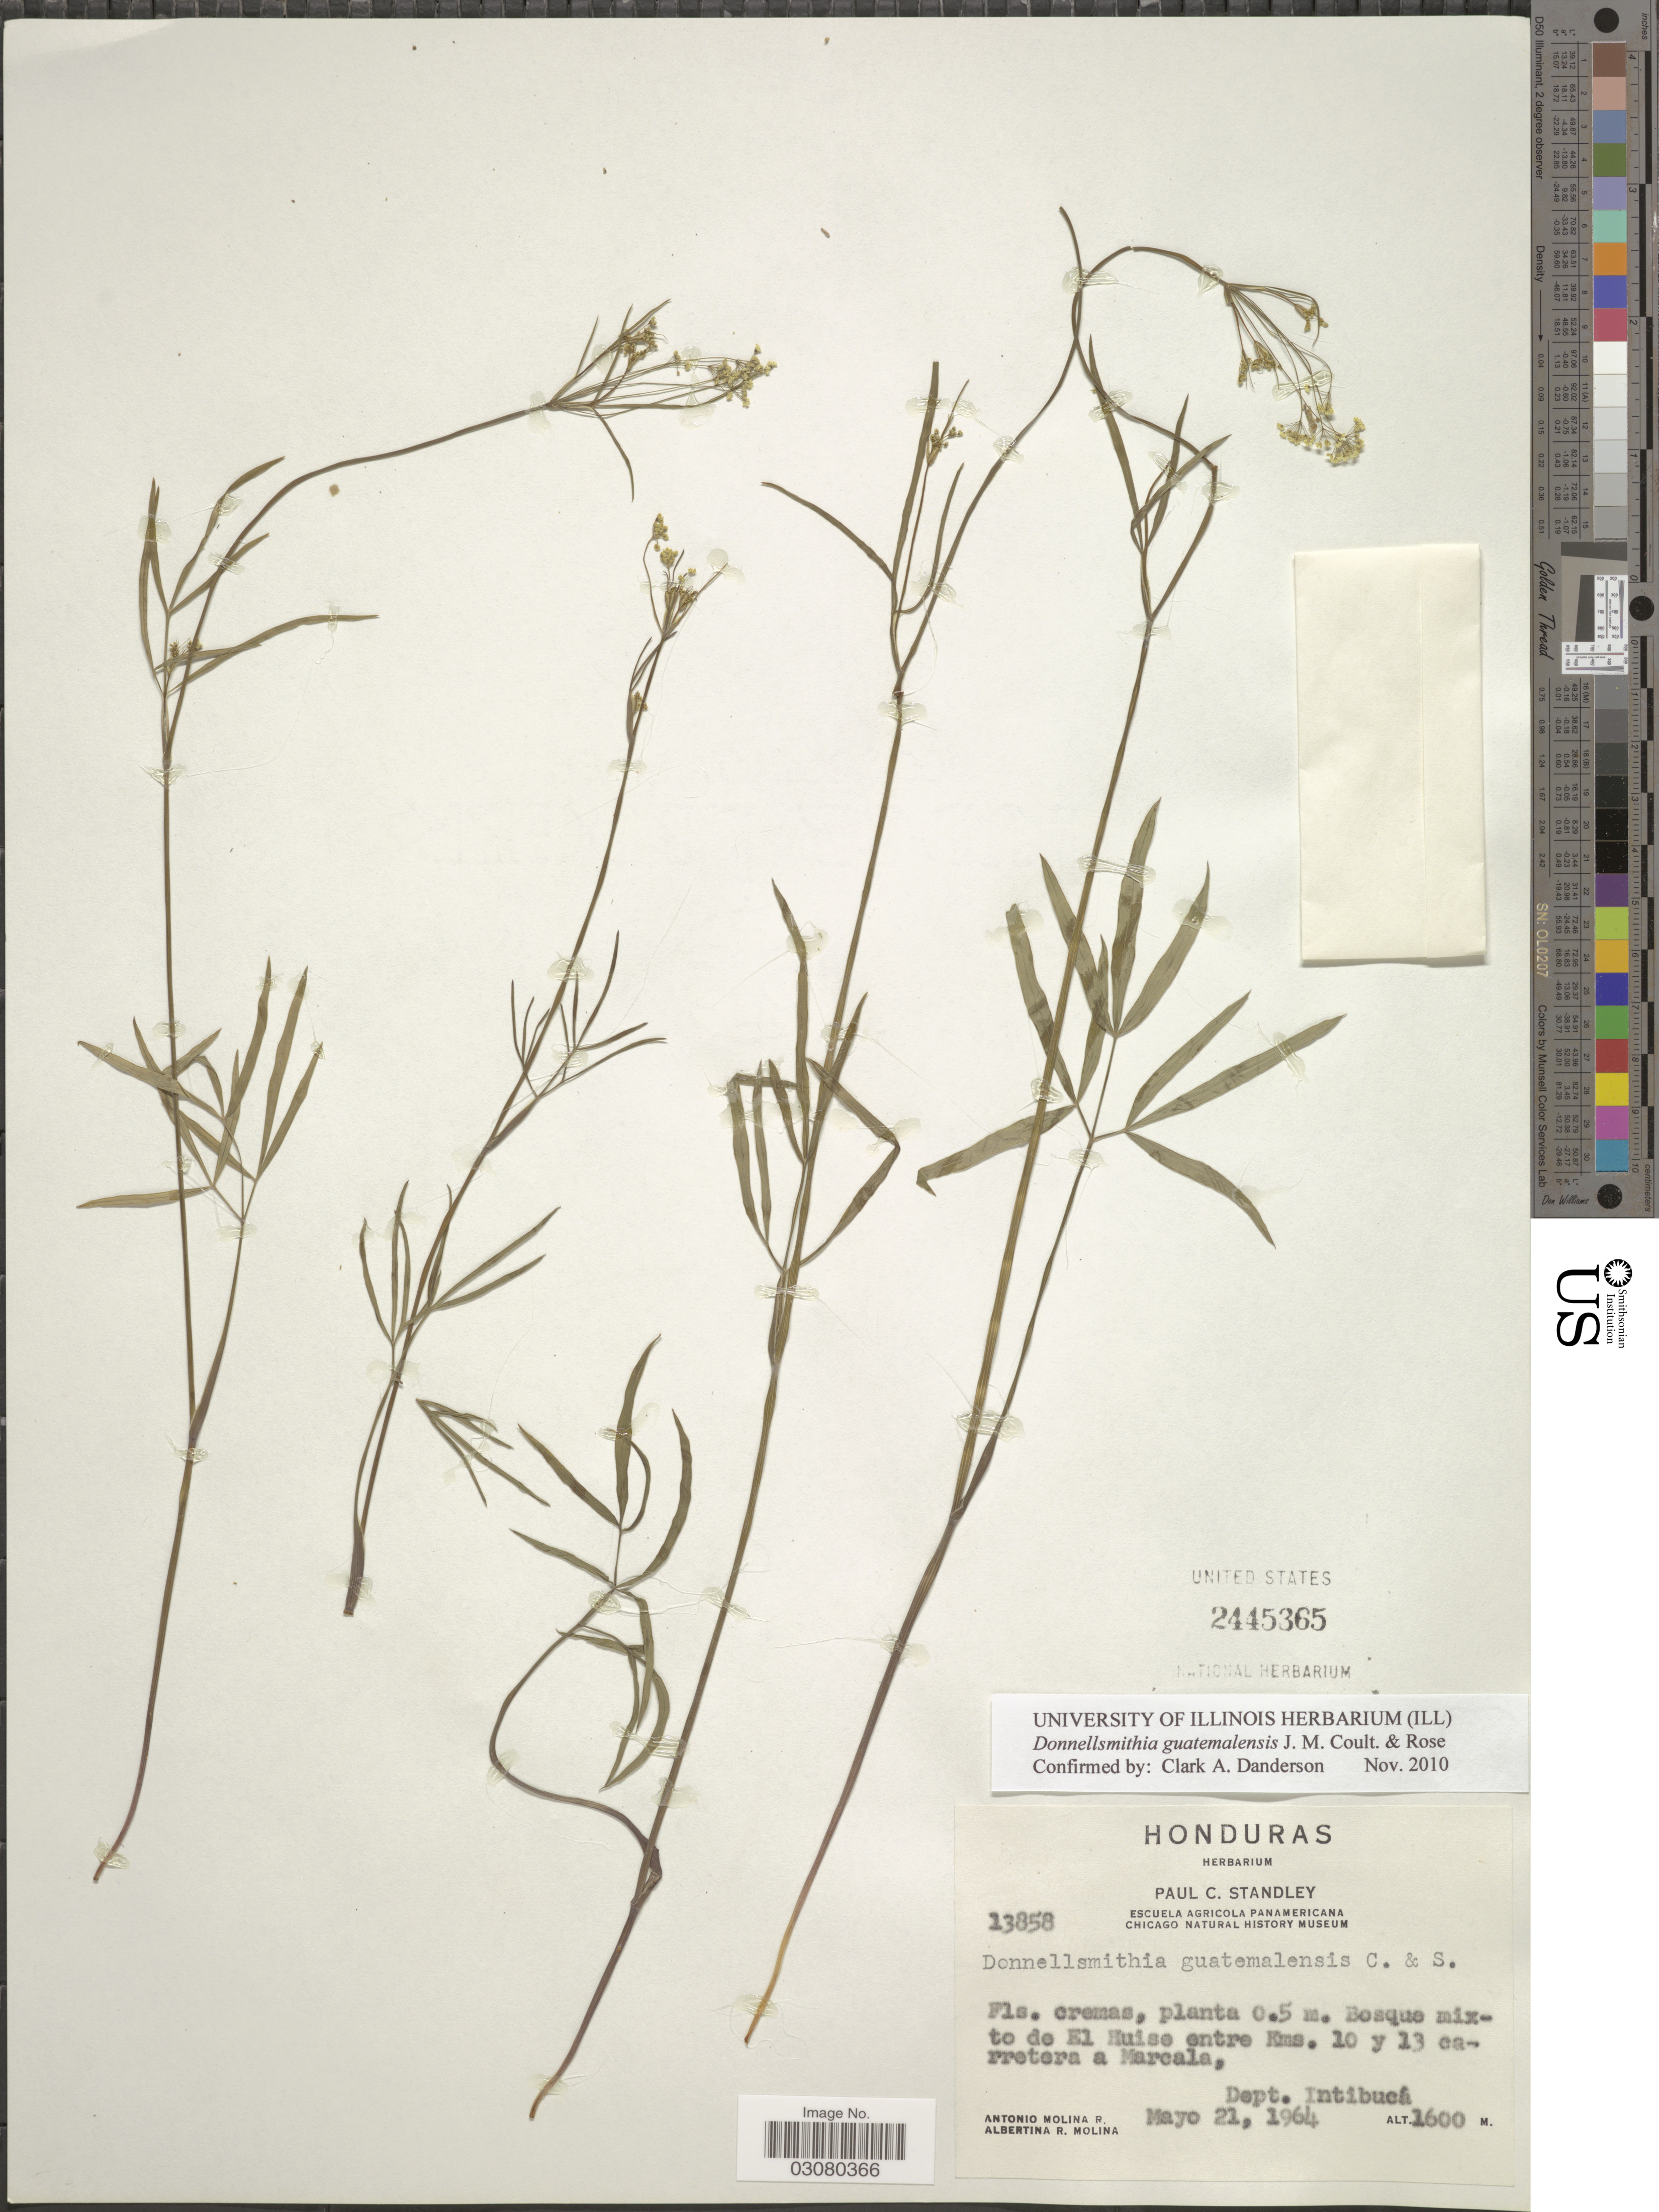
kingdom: Plantae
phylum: Tracheophyta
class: Magnoliopsida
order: Apiales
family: Apiaceae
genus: Donnellsmithia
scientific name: Donnellsmithia guatemalensis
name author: J.M. Coult. & Rose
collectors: A. Molina R. & A. R. Molina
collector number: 13858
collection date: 1964-05-21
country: Honduras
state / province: Intibuca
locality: Bosque mixto de El Huise entre Kms. 10 y 13 carretera a Marcala, Dept. Intibucá.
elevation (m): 1600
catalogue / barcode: US 2445365